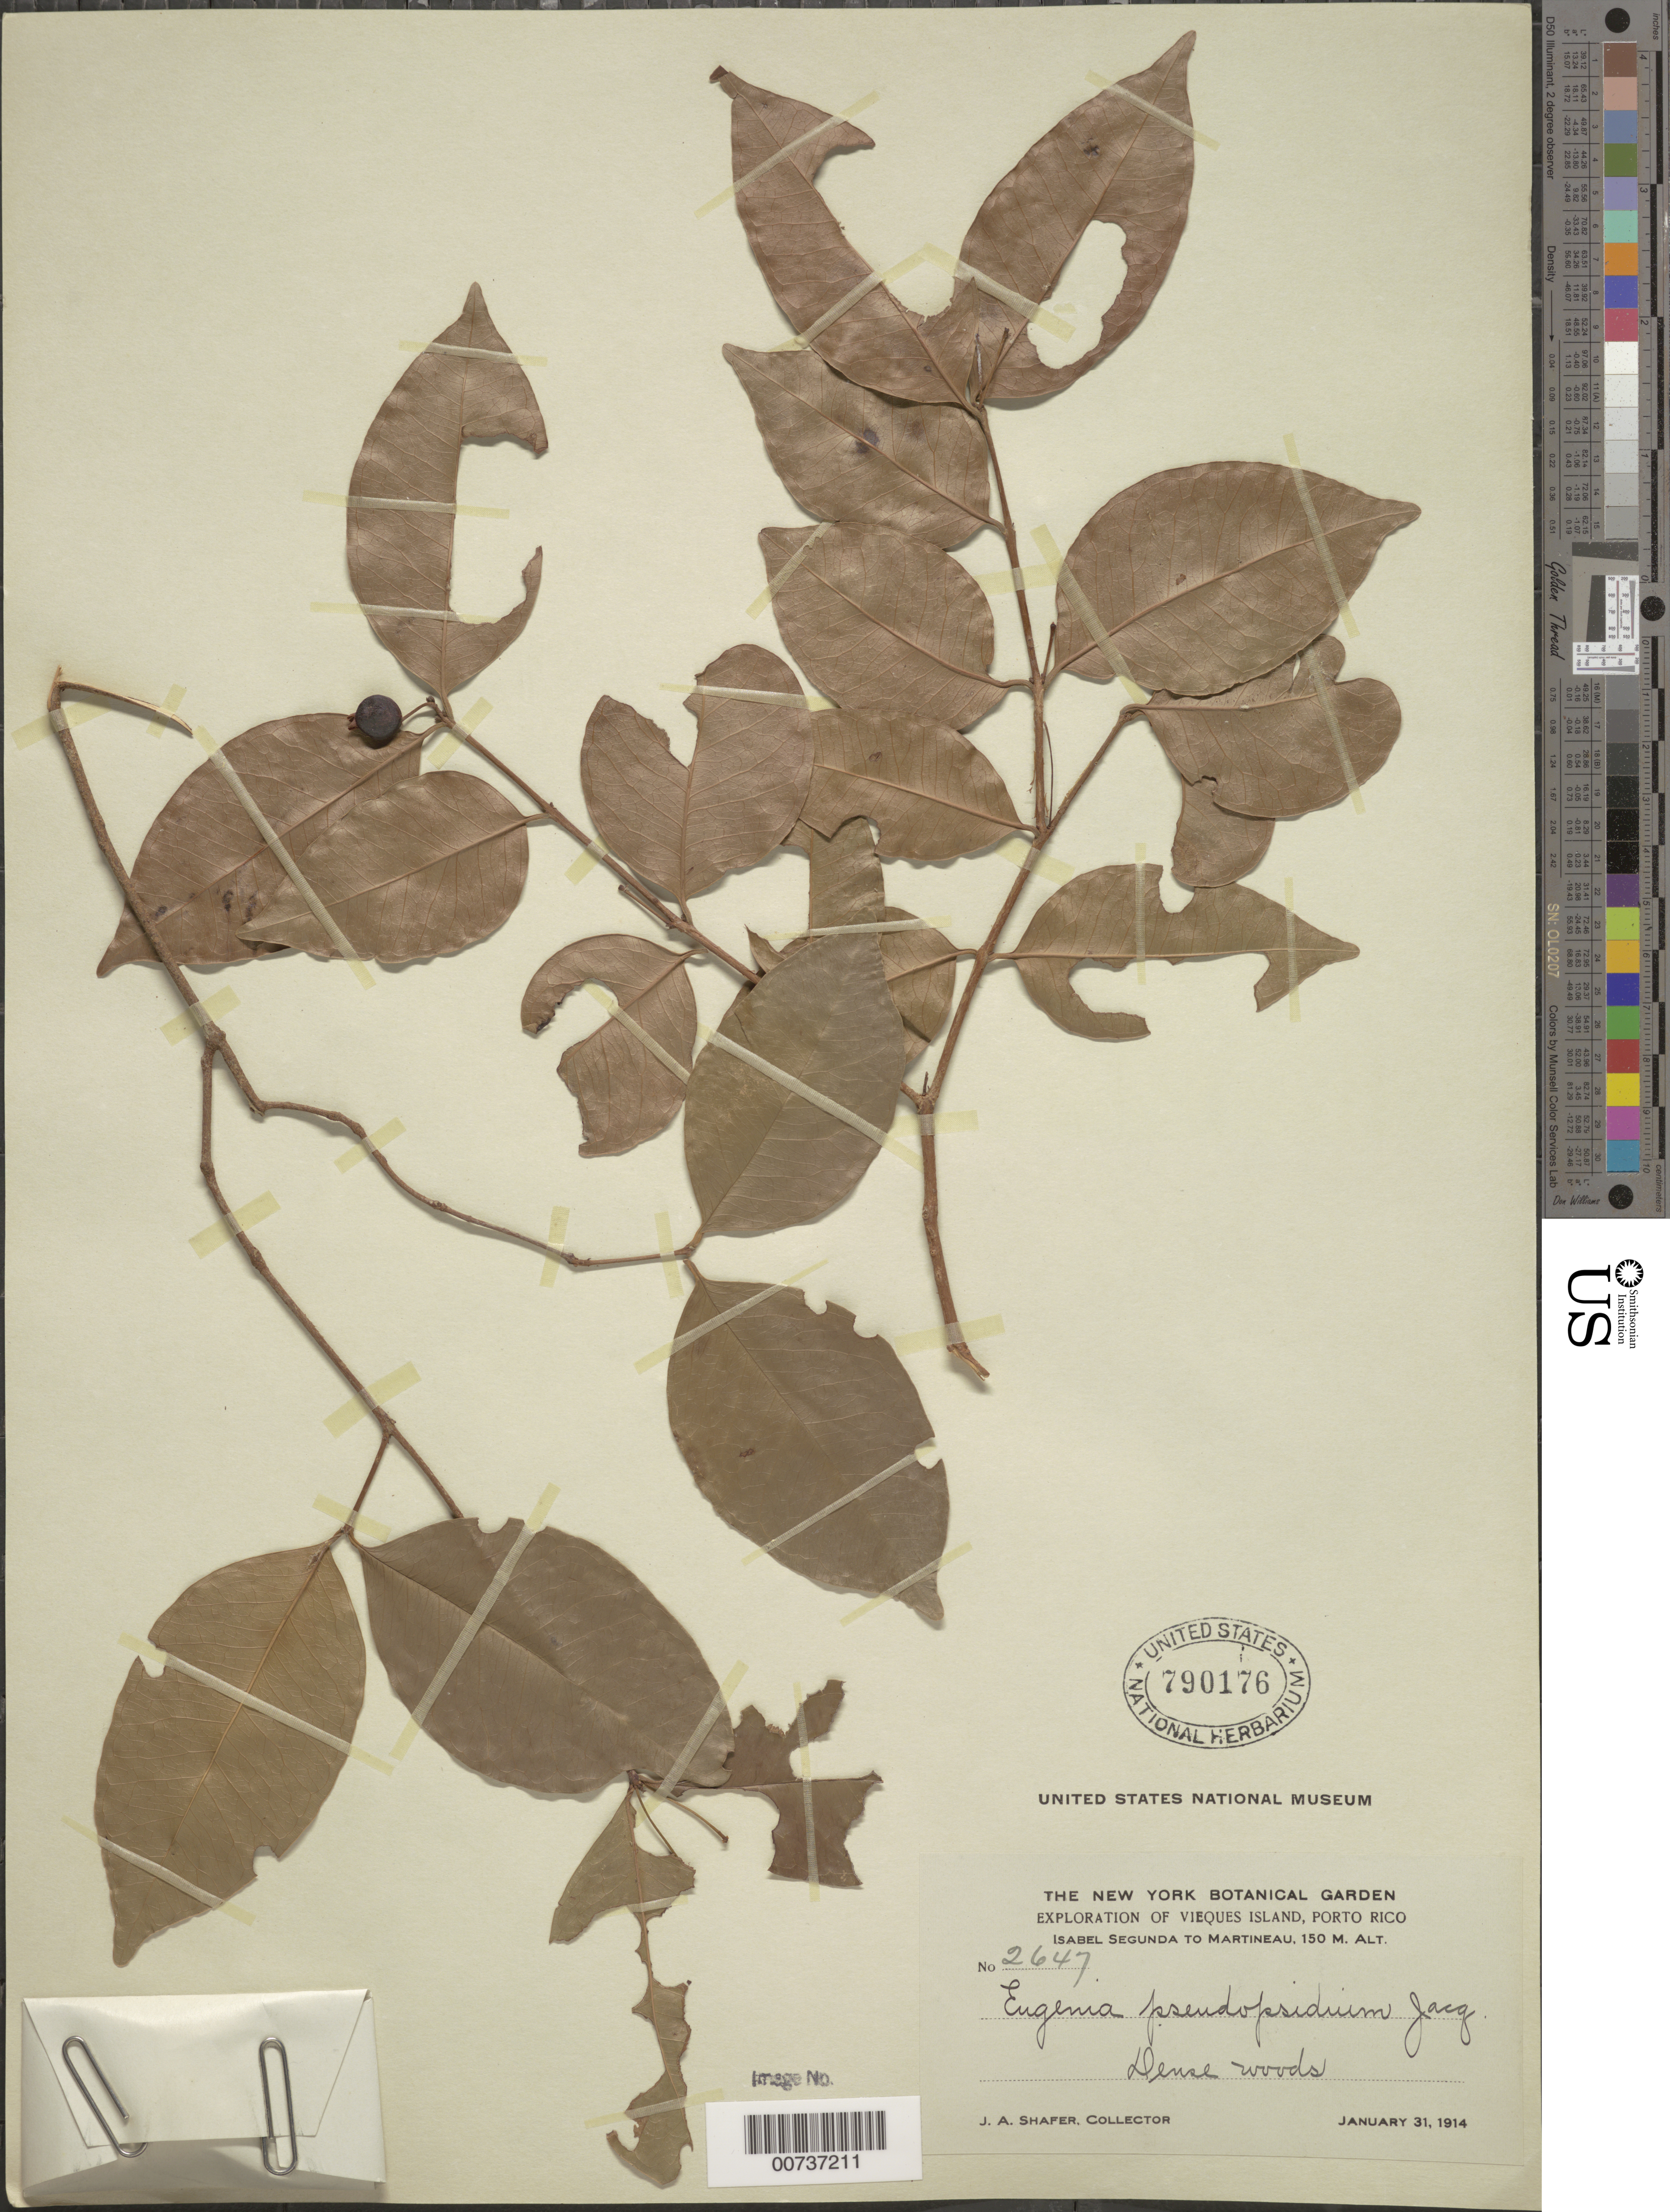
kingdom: Plantae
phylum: Tracheophyta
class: Magnoliopsida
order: Myrtales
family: Myrtaceae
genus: Eugenia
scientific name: Eugenia pseudopsidium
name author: Jacq.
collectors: J. A. Shafer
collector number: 2647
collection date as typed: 31 Jan 1914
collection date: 1914-01-31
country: Puerto Rico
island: Vieques I.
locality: Isabel Segunda to Martineau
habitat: Dense woods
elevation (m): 150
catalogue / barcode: US 790176